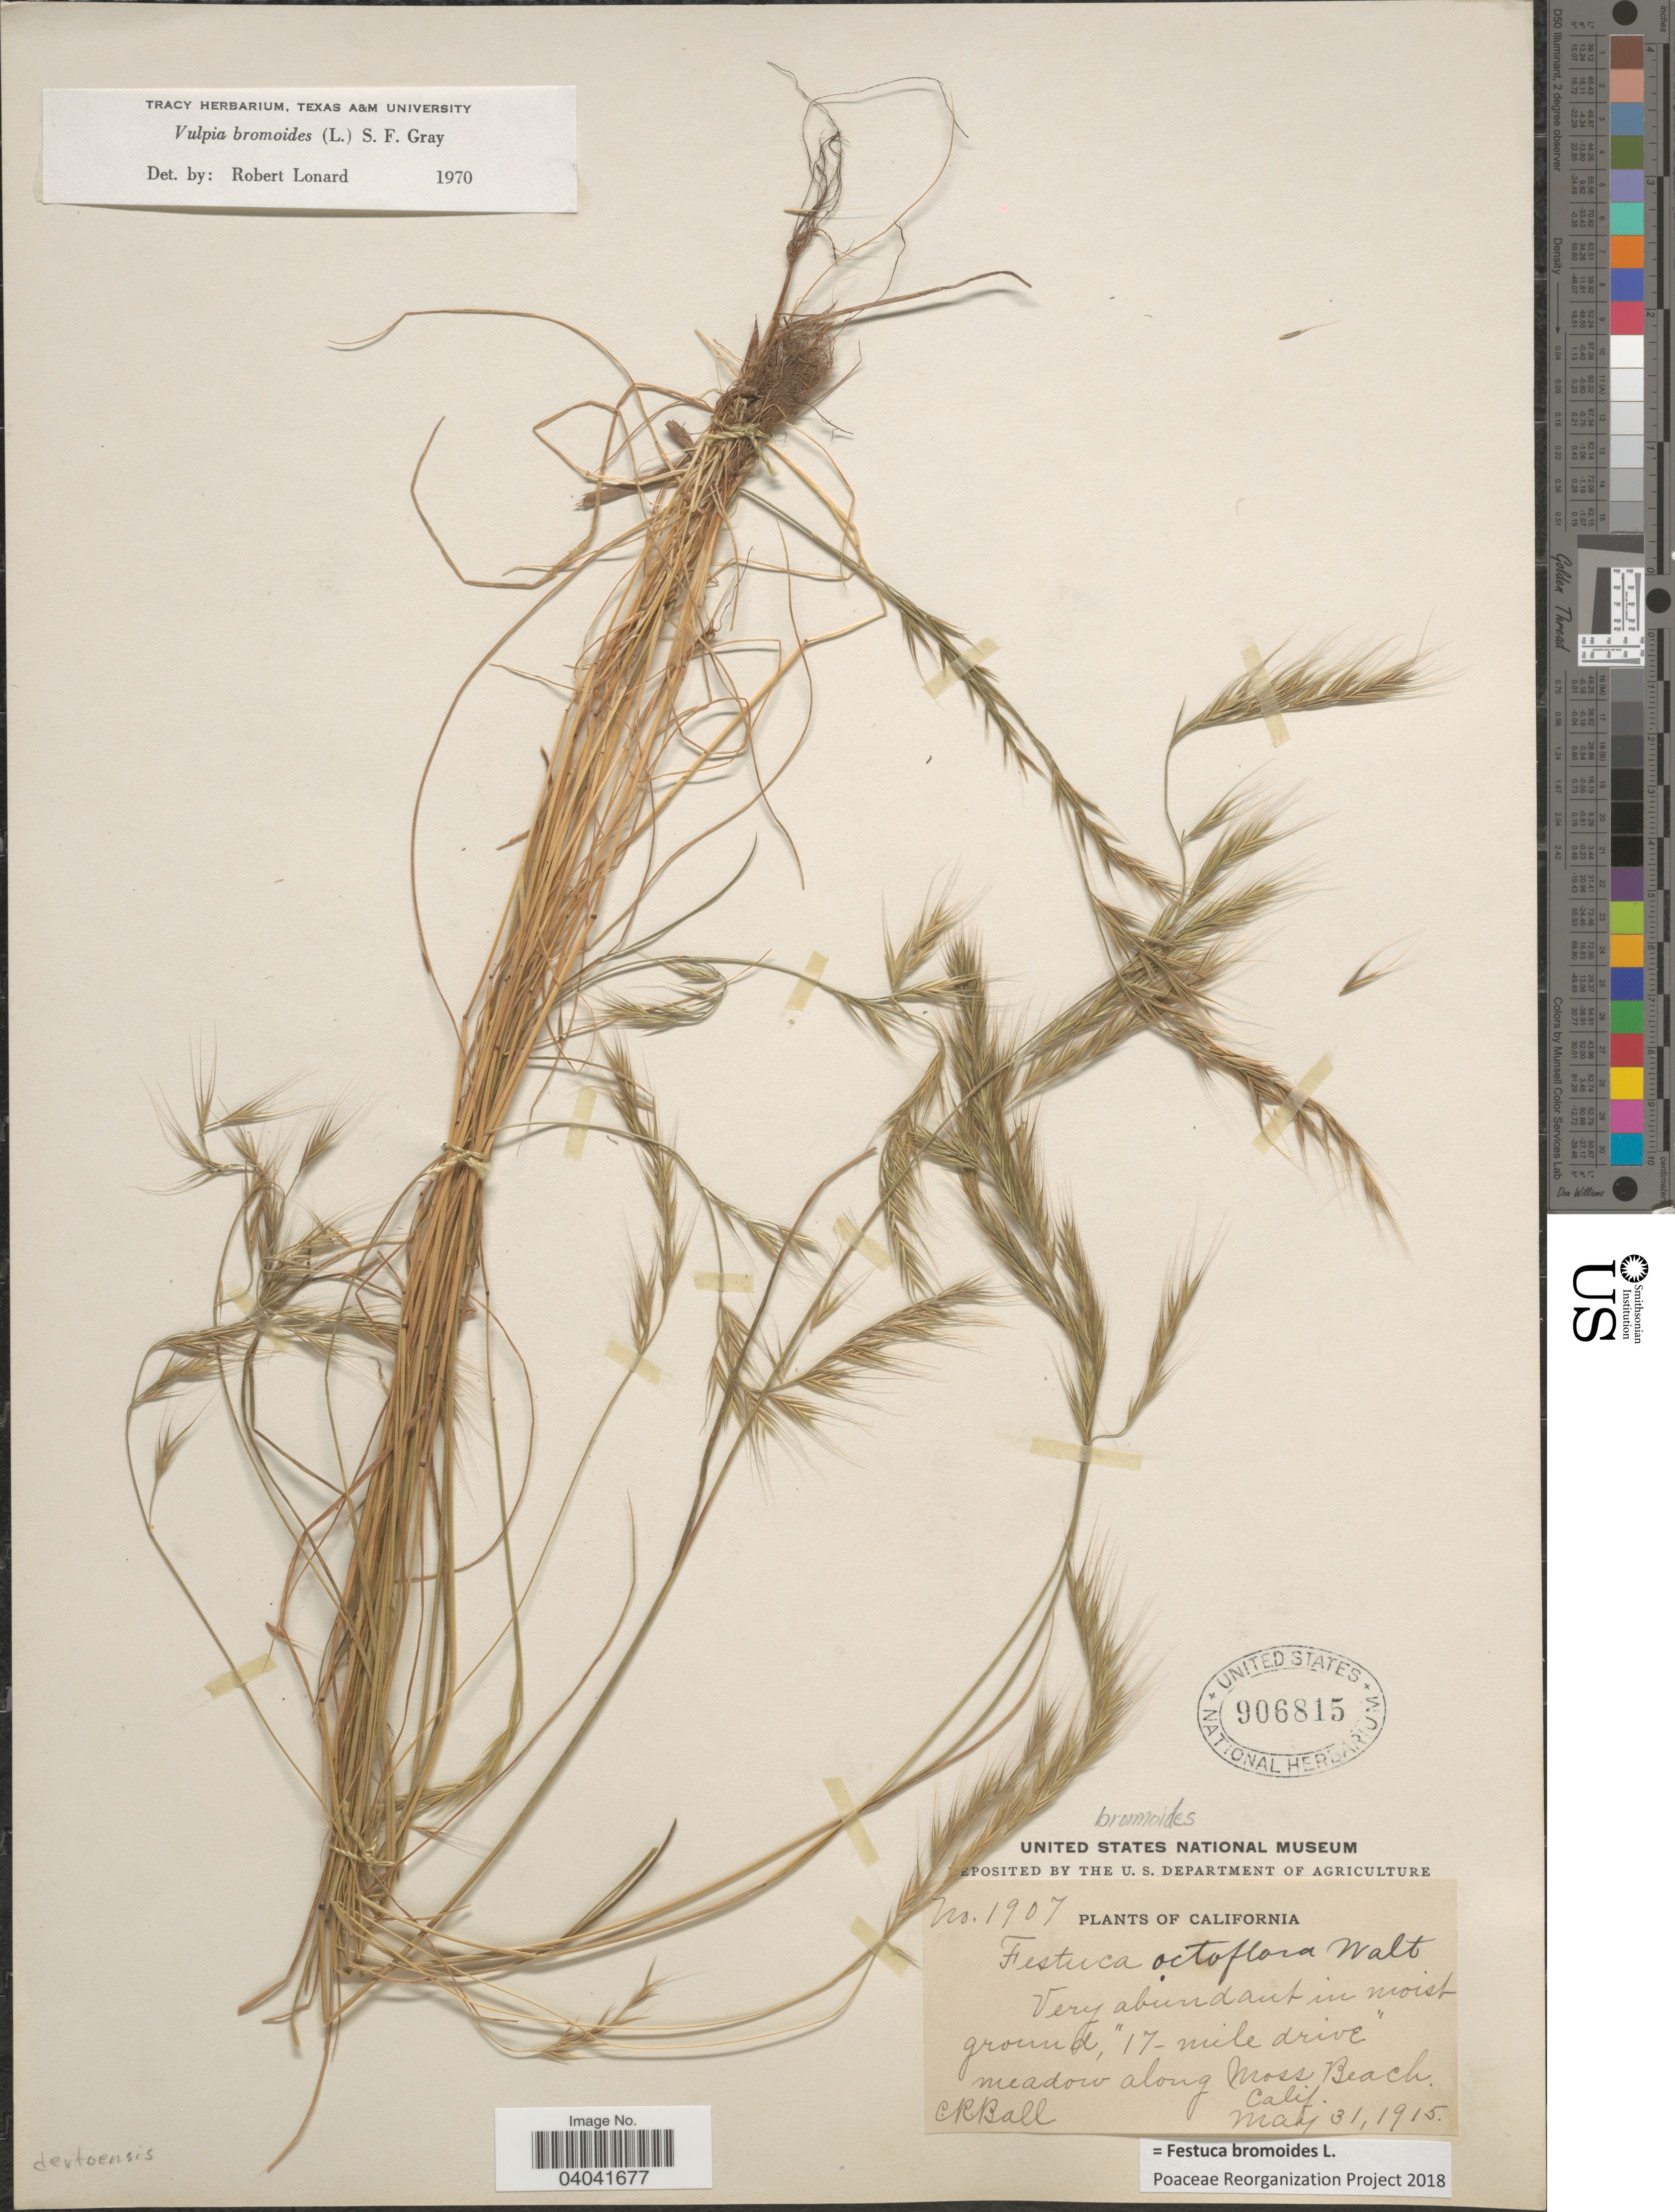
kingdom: Plantae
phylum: Tracheophyta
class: Liliopsida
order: Poales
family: Poaceae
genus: Festuca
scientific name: Festuca bromoides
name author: L.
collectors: C. R. Ball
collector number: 1907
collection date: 1915-05-31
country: United States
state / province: California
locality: Meadow along Moss Beach.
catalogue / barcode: US 906815